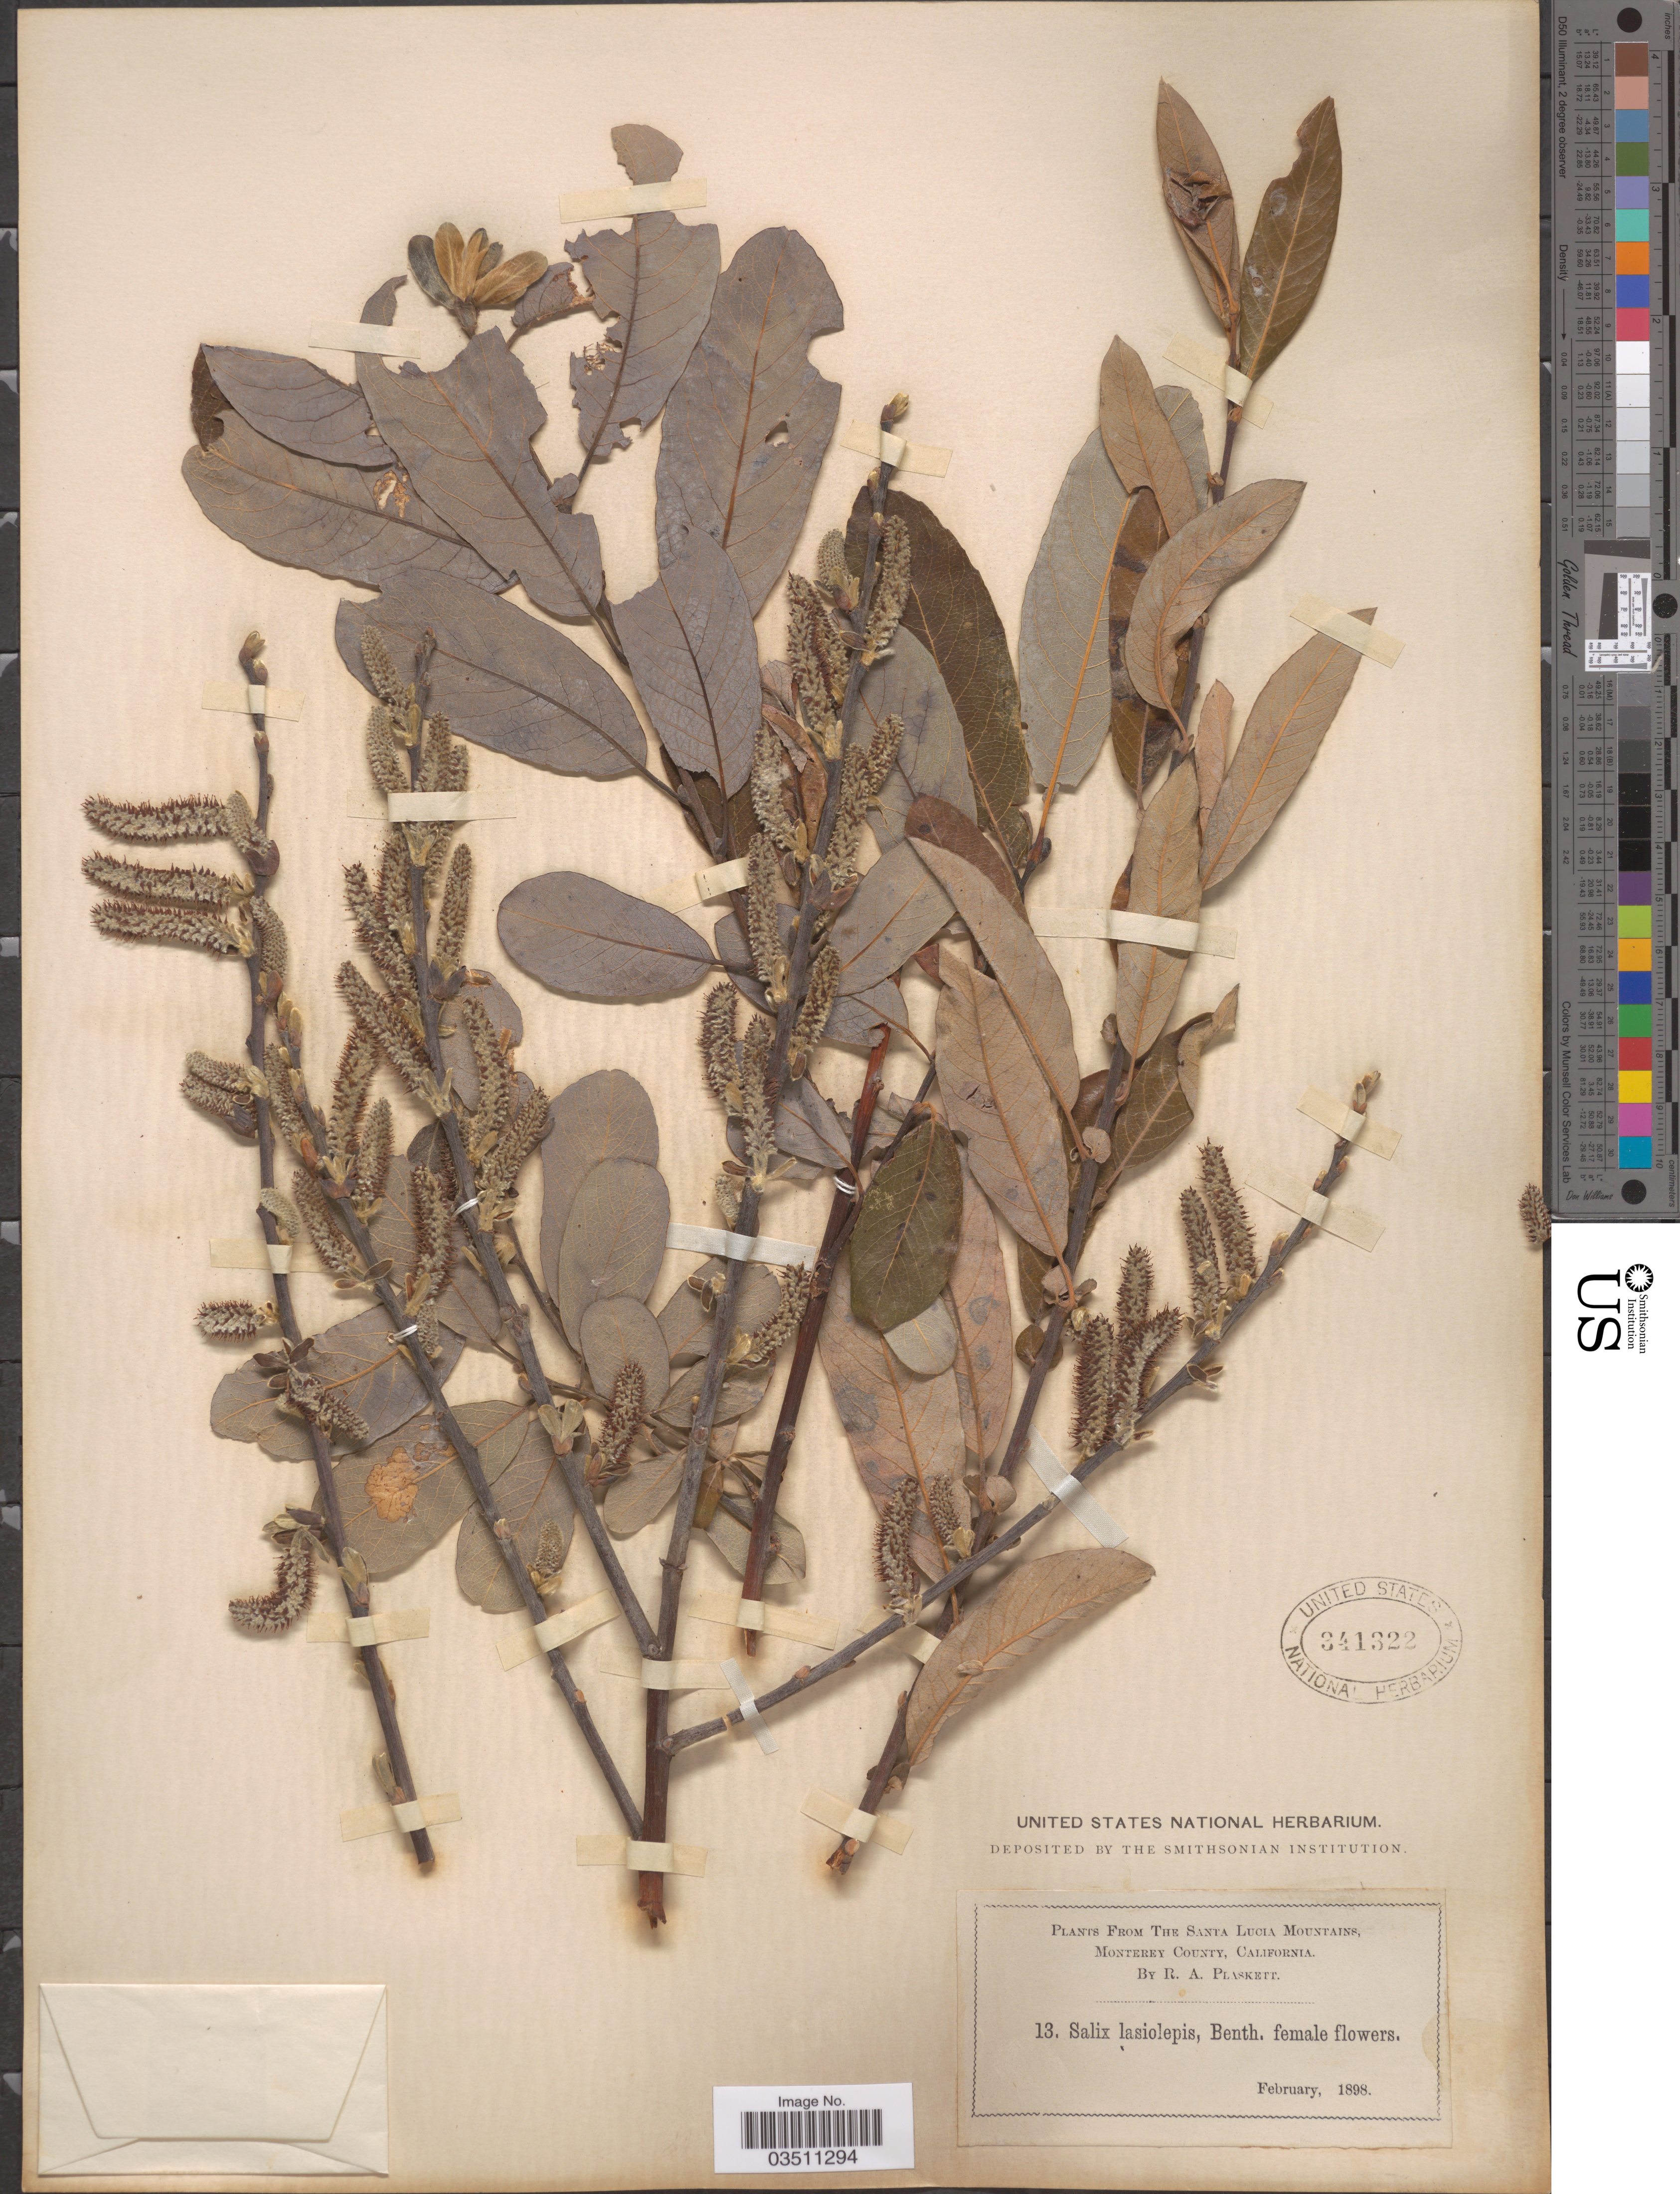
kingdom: Plantae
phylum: Tracheophyta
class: Magnoliopsida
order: Malpighiales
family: Salicaceae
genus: Salix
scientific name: Salix lasiolepis var. bigelovii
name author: Benth.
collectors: R. Plaskett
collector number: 13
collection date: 1898-02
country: United States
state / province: California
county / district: Monterey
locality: The Santa Lucia Mountains, Monterey County.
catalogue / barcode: US 341322